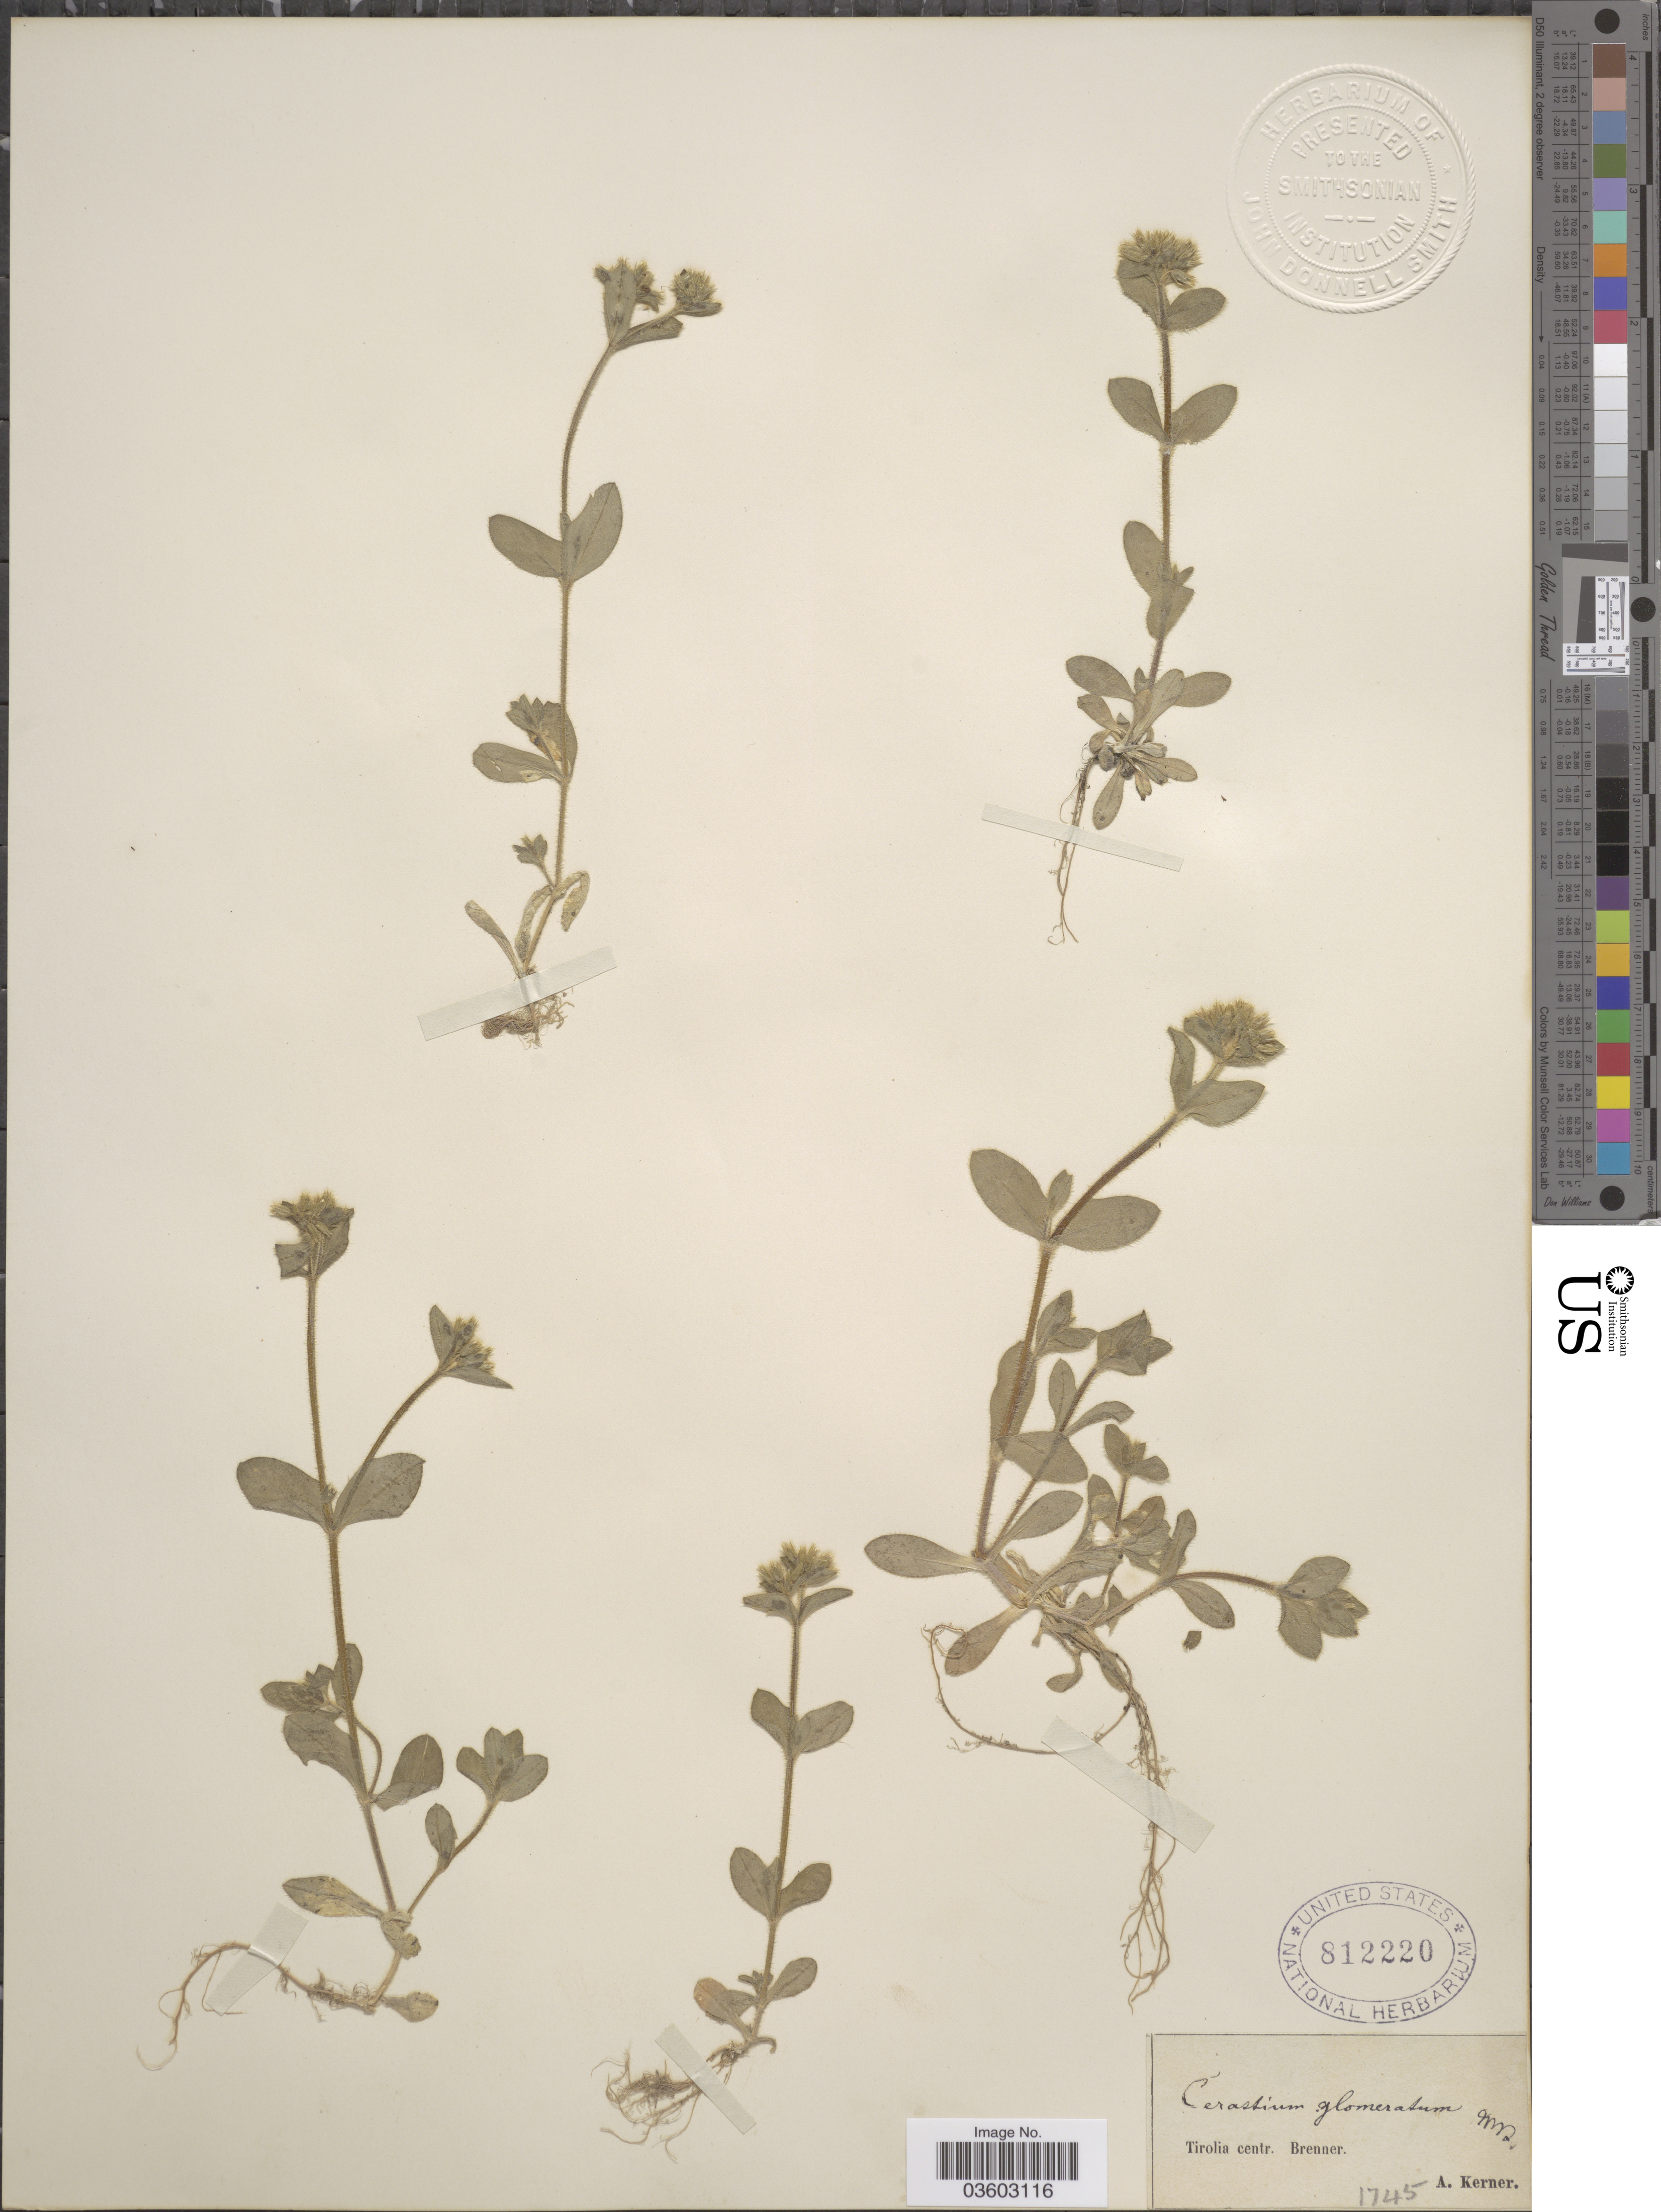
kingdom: Plantae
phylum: Tracheophyta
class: Magnoliopsida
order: Caryophyllales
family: Caryophyllaceae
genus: Cerastium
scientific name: Cerastium glomeratum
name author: Thuill.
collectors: A. Kerner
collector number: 1745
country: Italy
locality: Tirolia centr. Brenner.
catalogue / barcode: US 812220